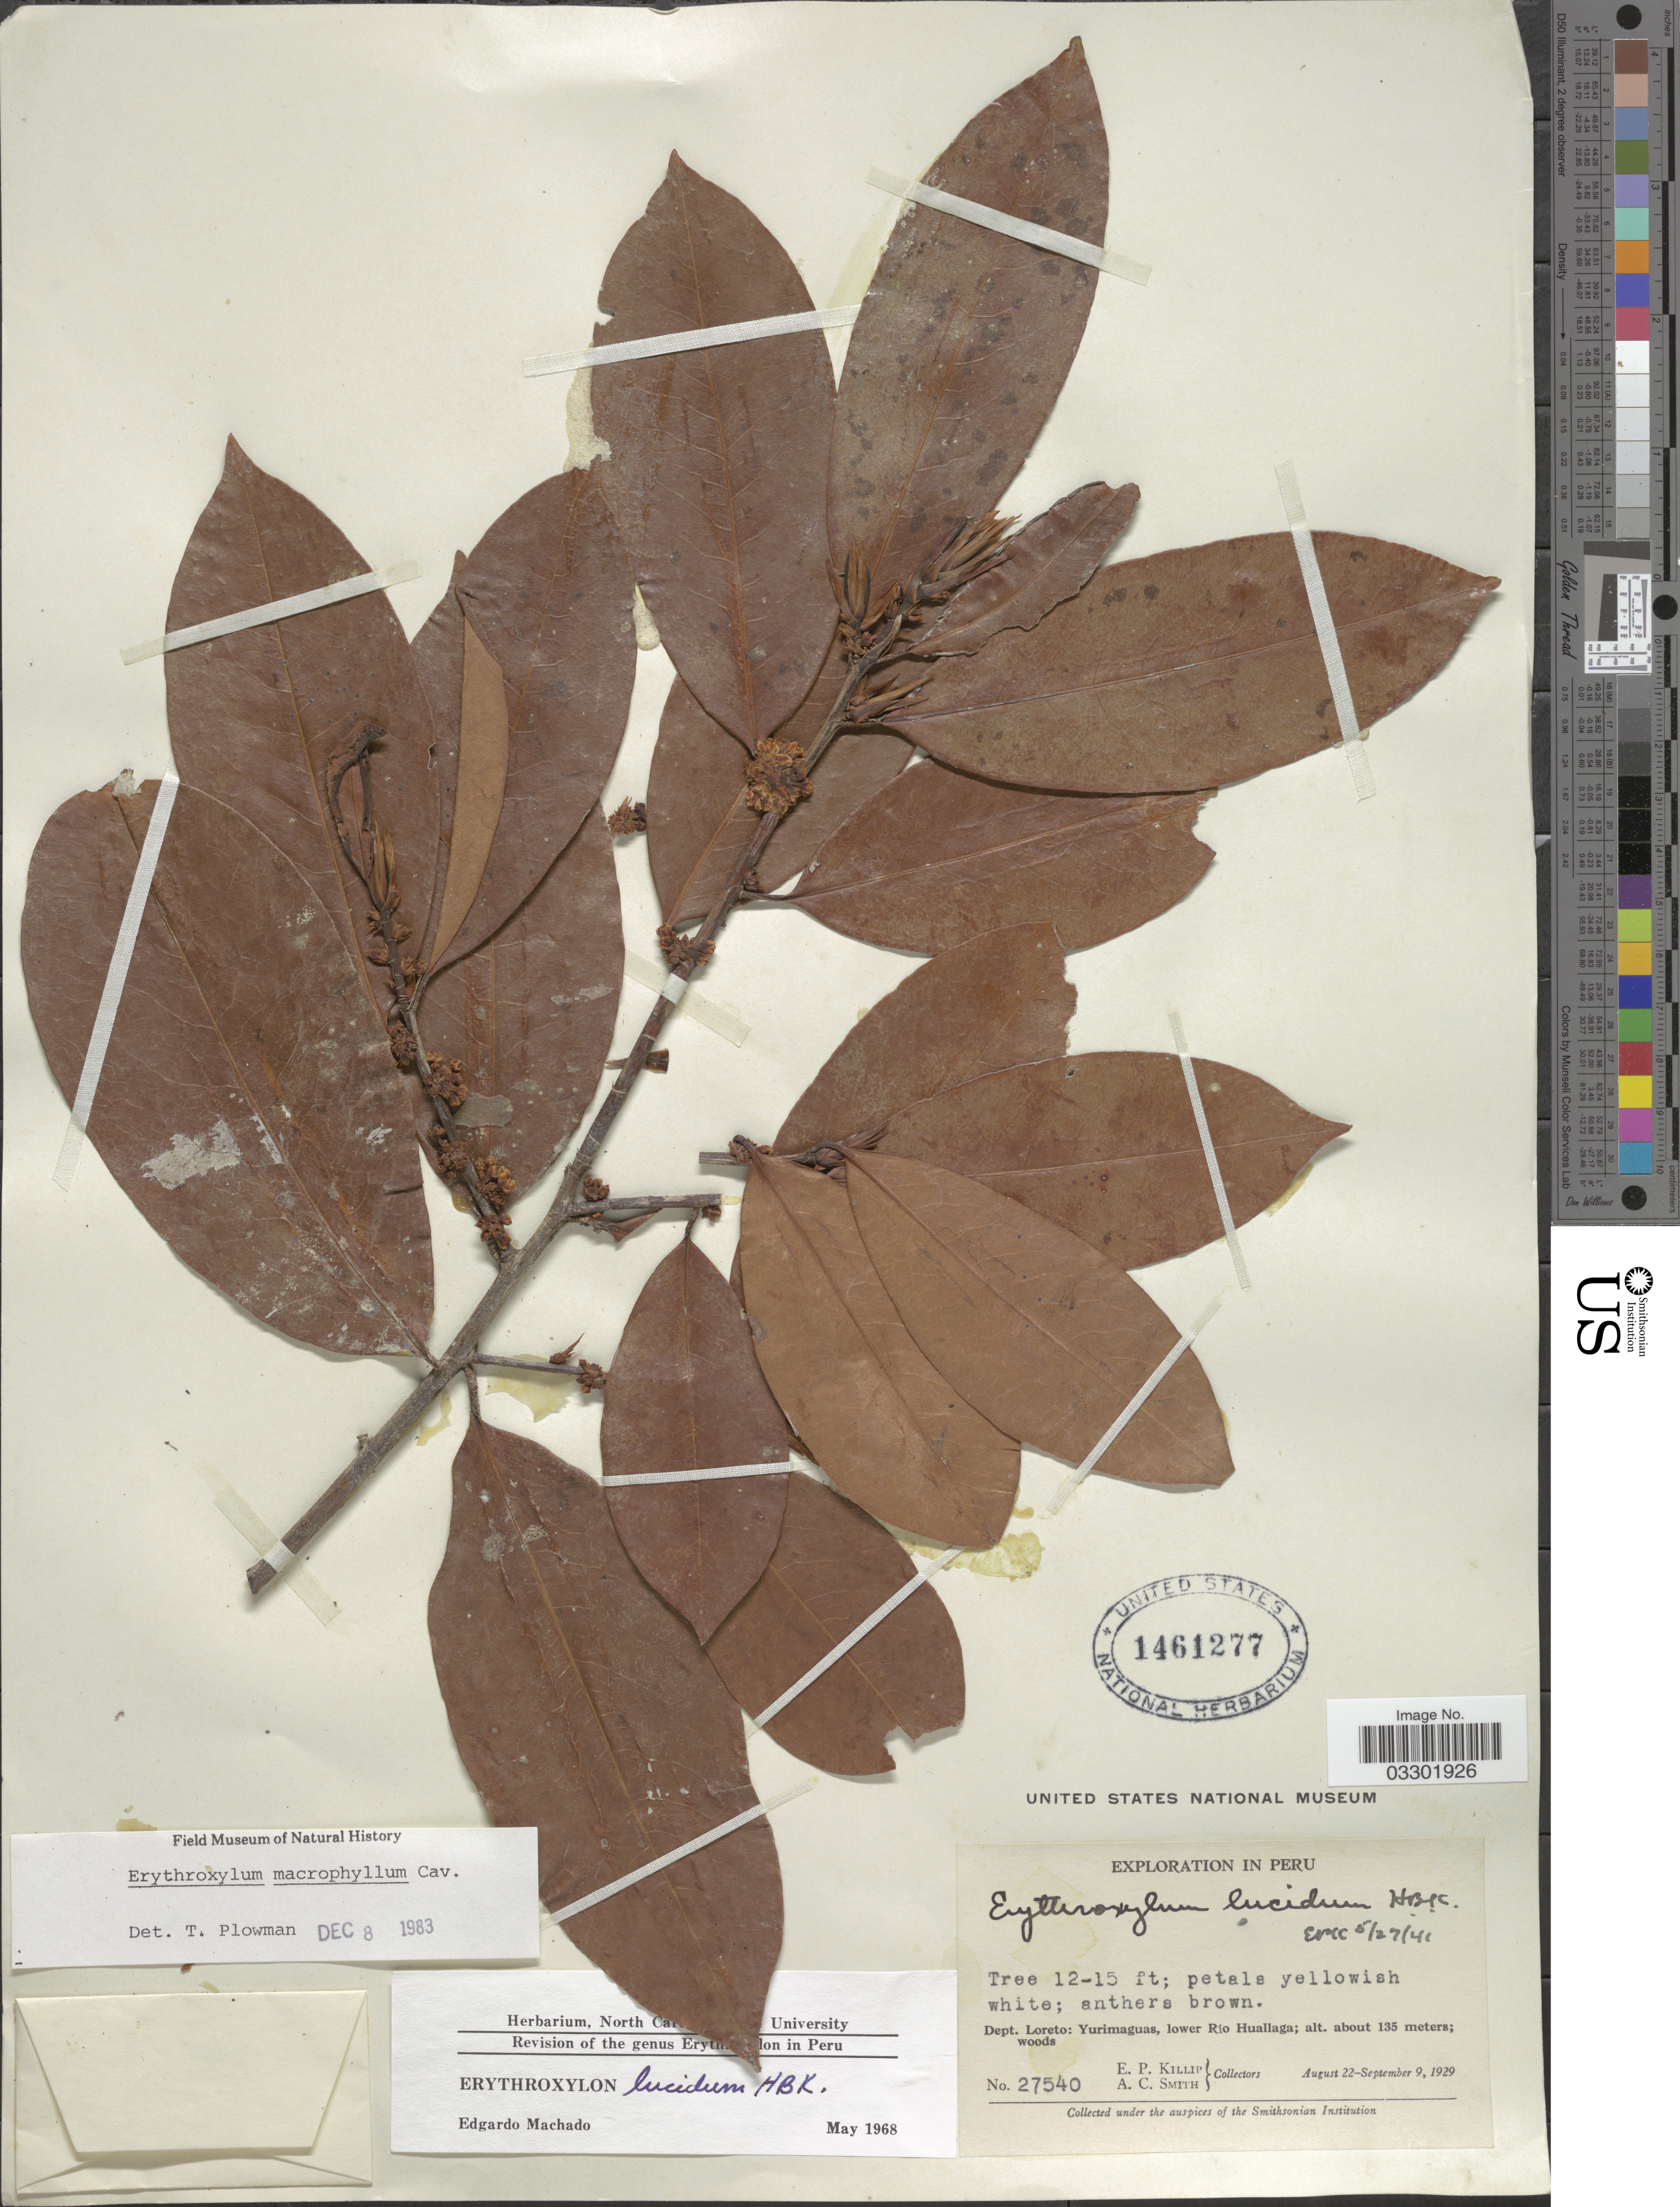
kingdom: Plantae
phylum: Tracheophyta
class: Magnoliopsida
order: Malpighiales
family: Erythroxylaceae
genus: Erythroxylum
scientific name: Erythroxylum macrophyllum var. macrophyllum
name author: Cav.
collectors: E. P. Killip & A. C. Smith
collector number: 27540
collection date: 1929-08-22/1929-09-09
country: Peru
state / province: Loreto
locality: Dept. Loreto: Yurimaguas, lower Rio Huallaga.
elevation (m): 135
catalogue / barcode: US 1461277